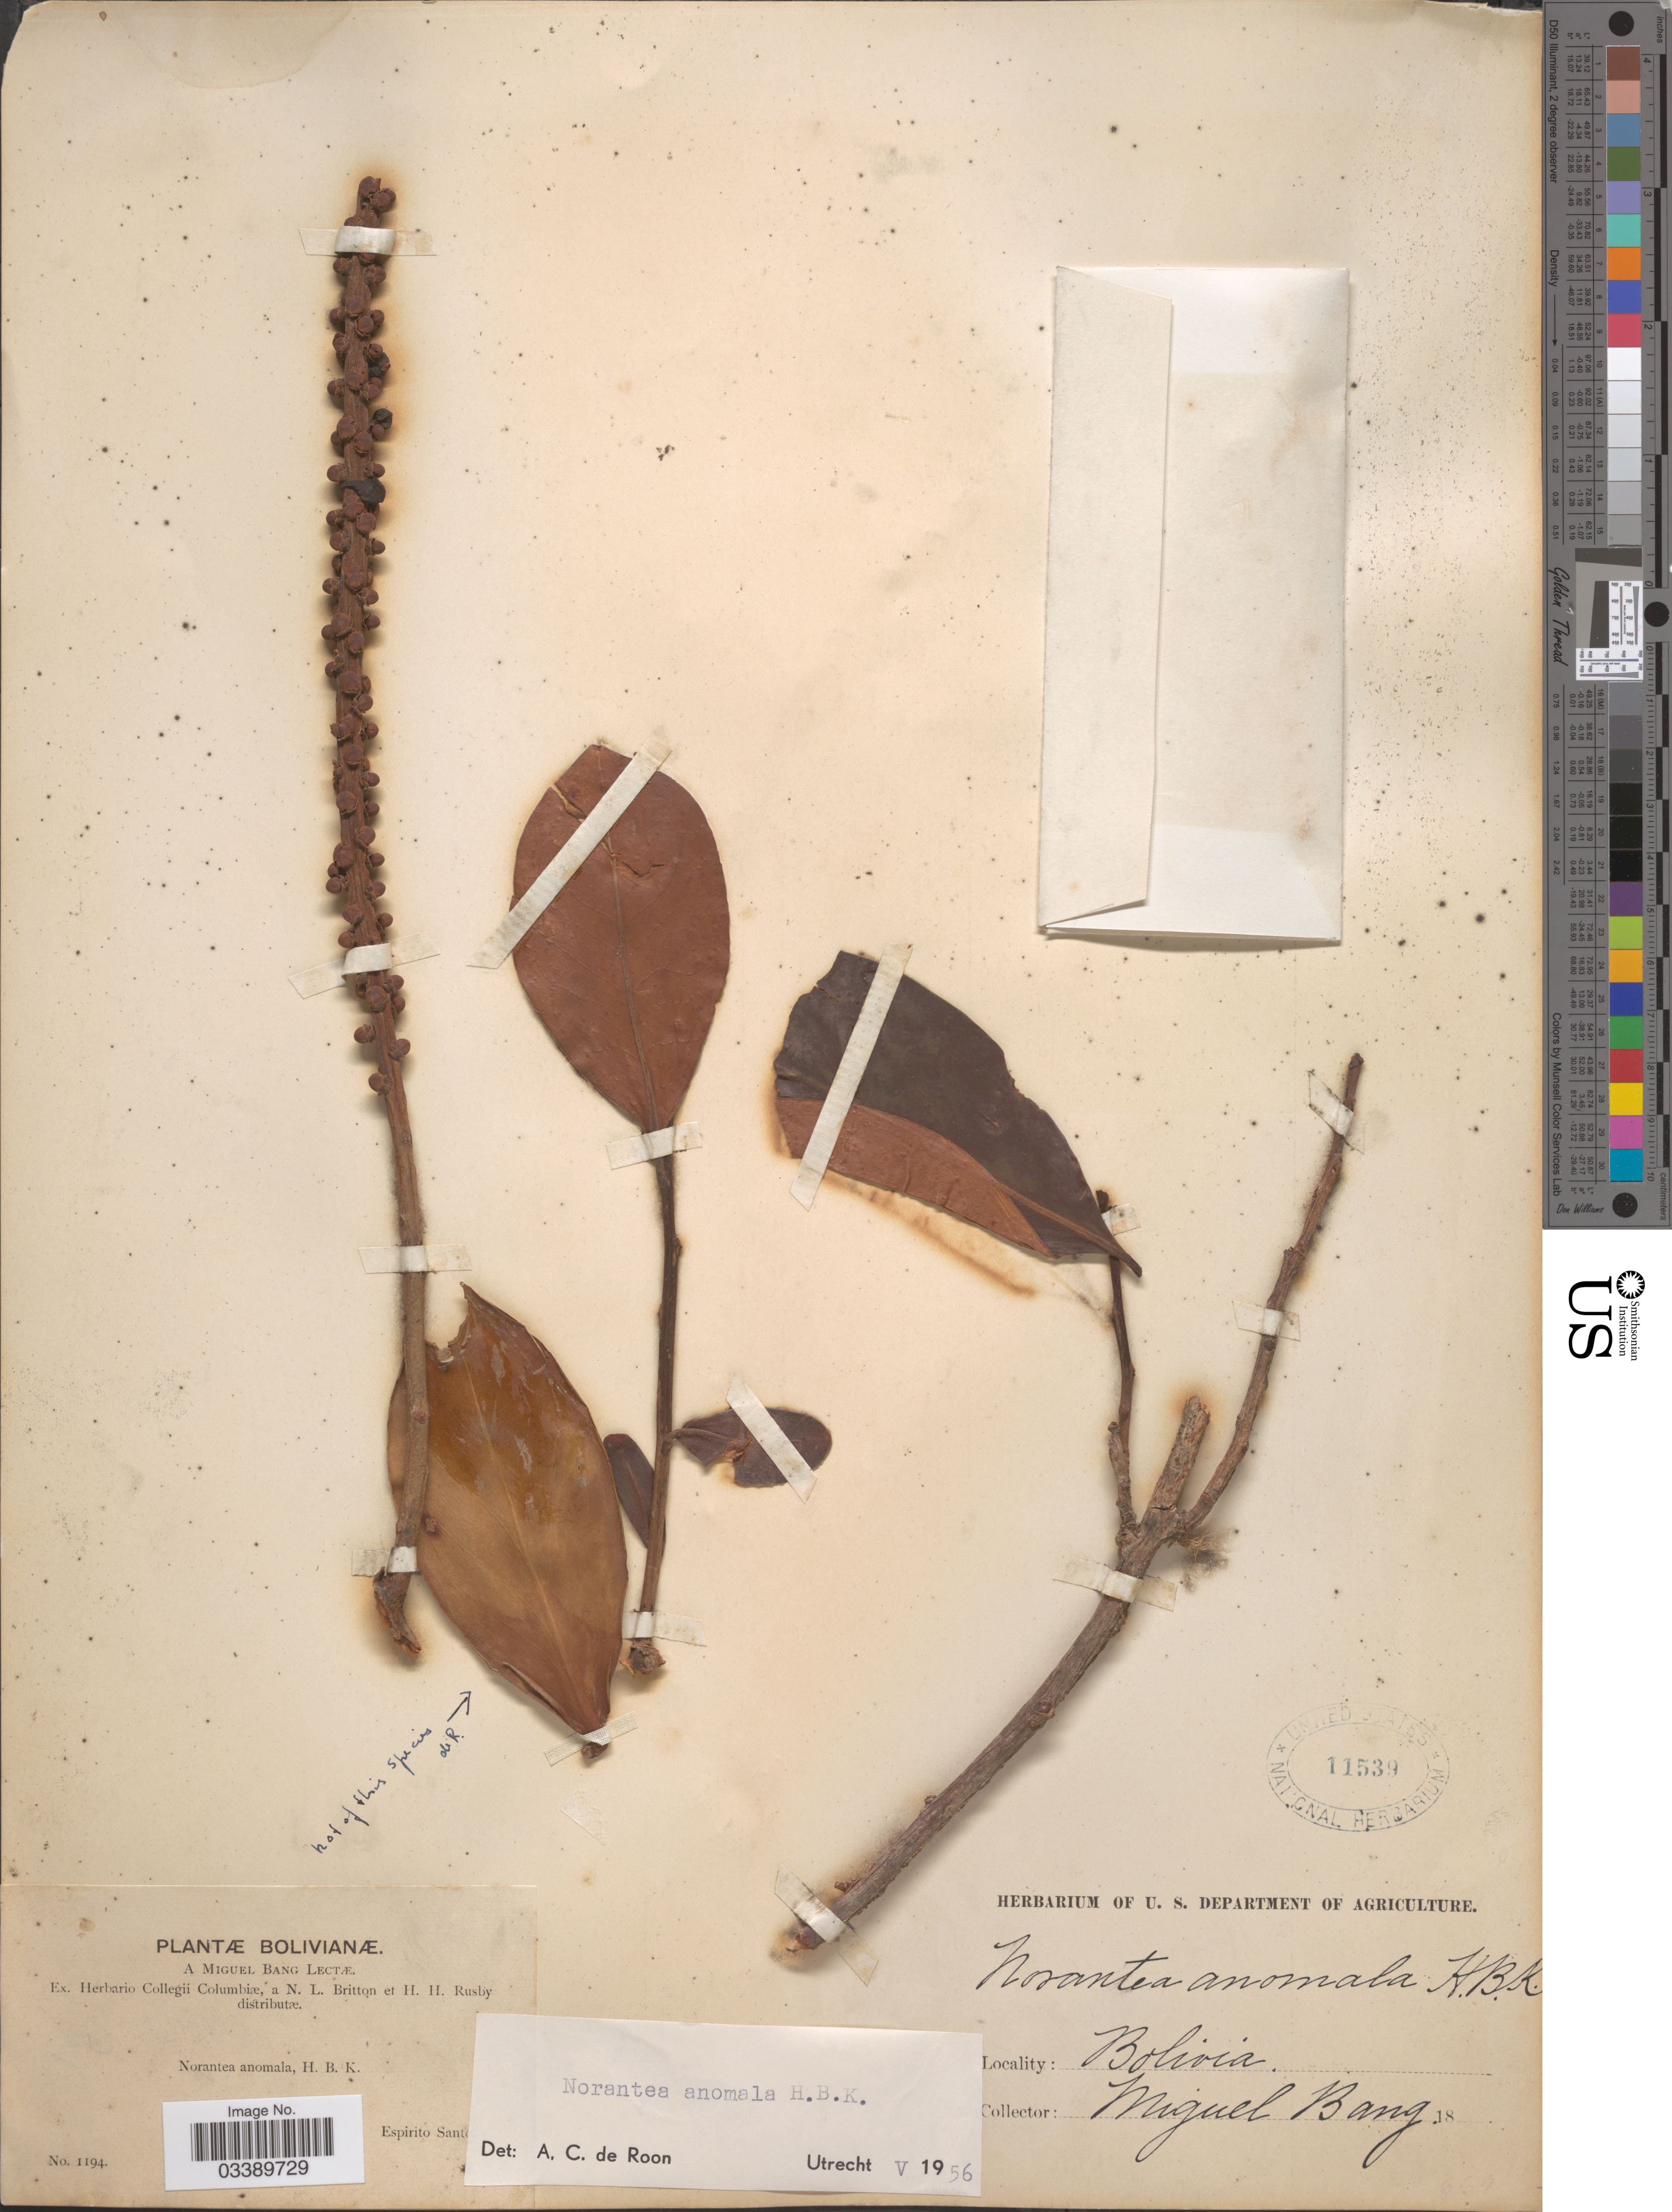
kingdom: Plantae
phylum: Tracheophyta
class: Magnoliopsida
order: Ericales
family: Marcgraviaceae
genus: Sarcopera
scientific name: Sarcopera anomala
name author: (Kunth) Bedell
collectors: M. Bang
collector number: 1194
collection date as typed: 18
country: Bolivia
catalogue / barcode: US 11539